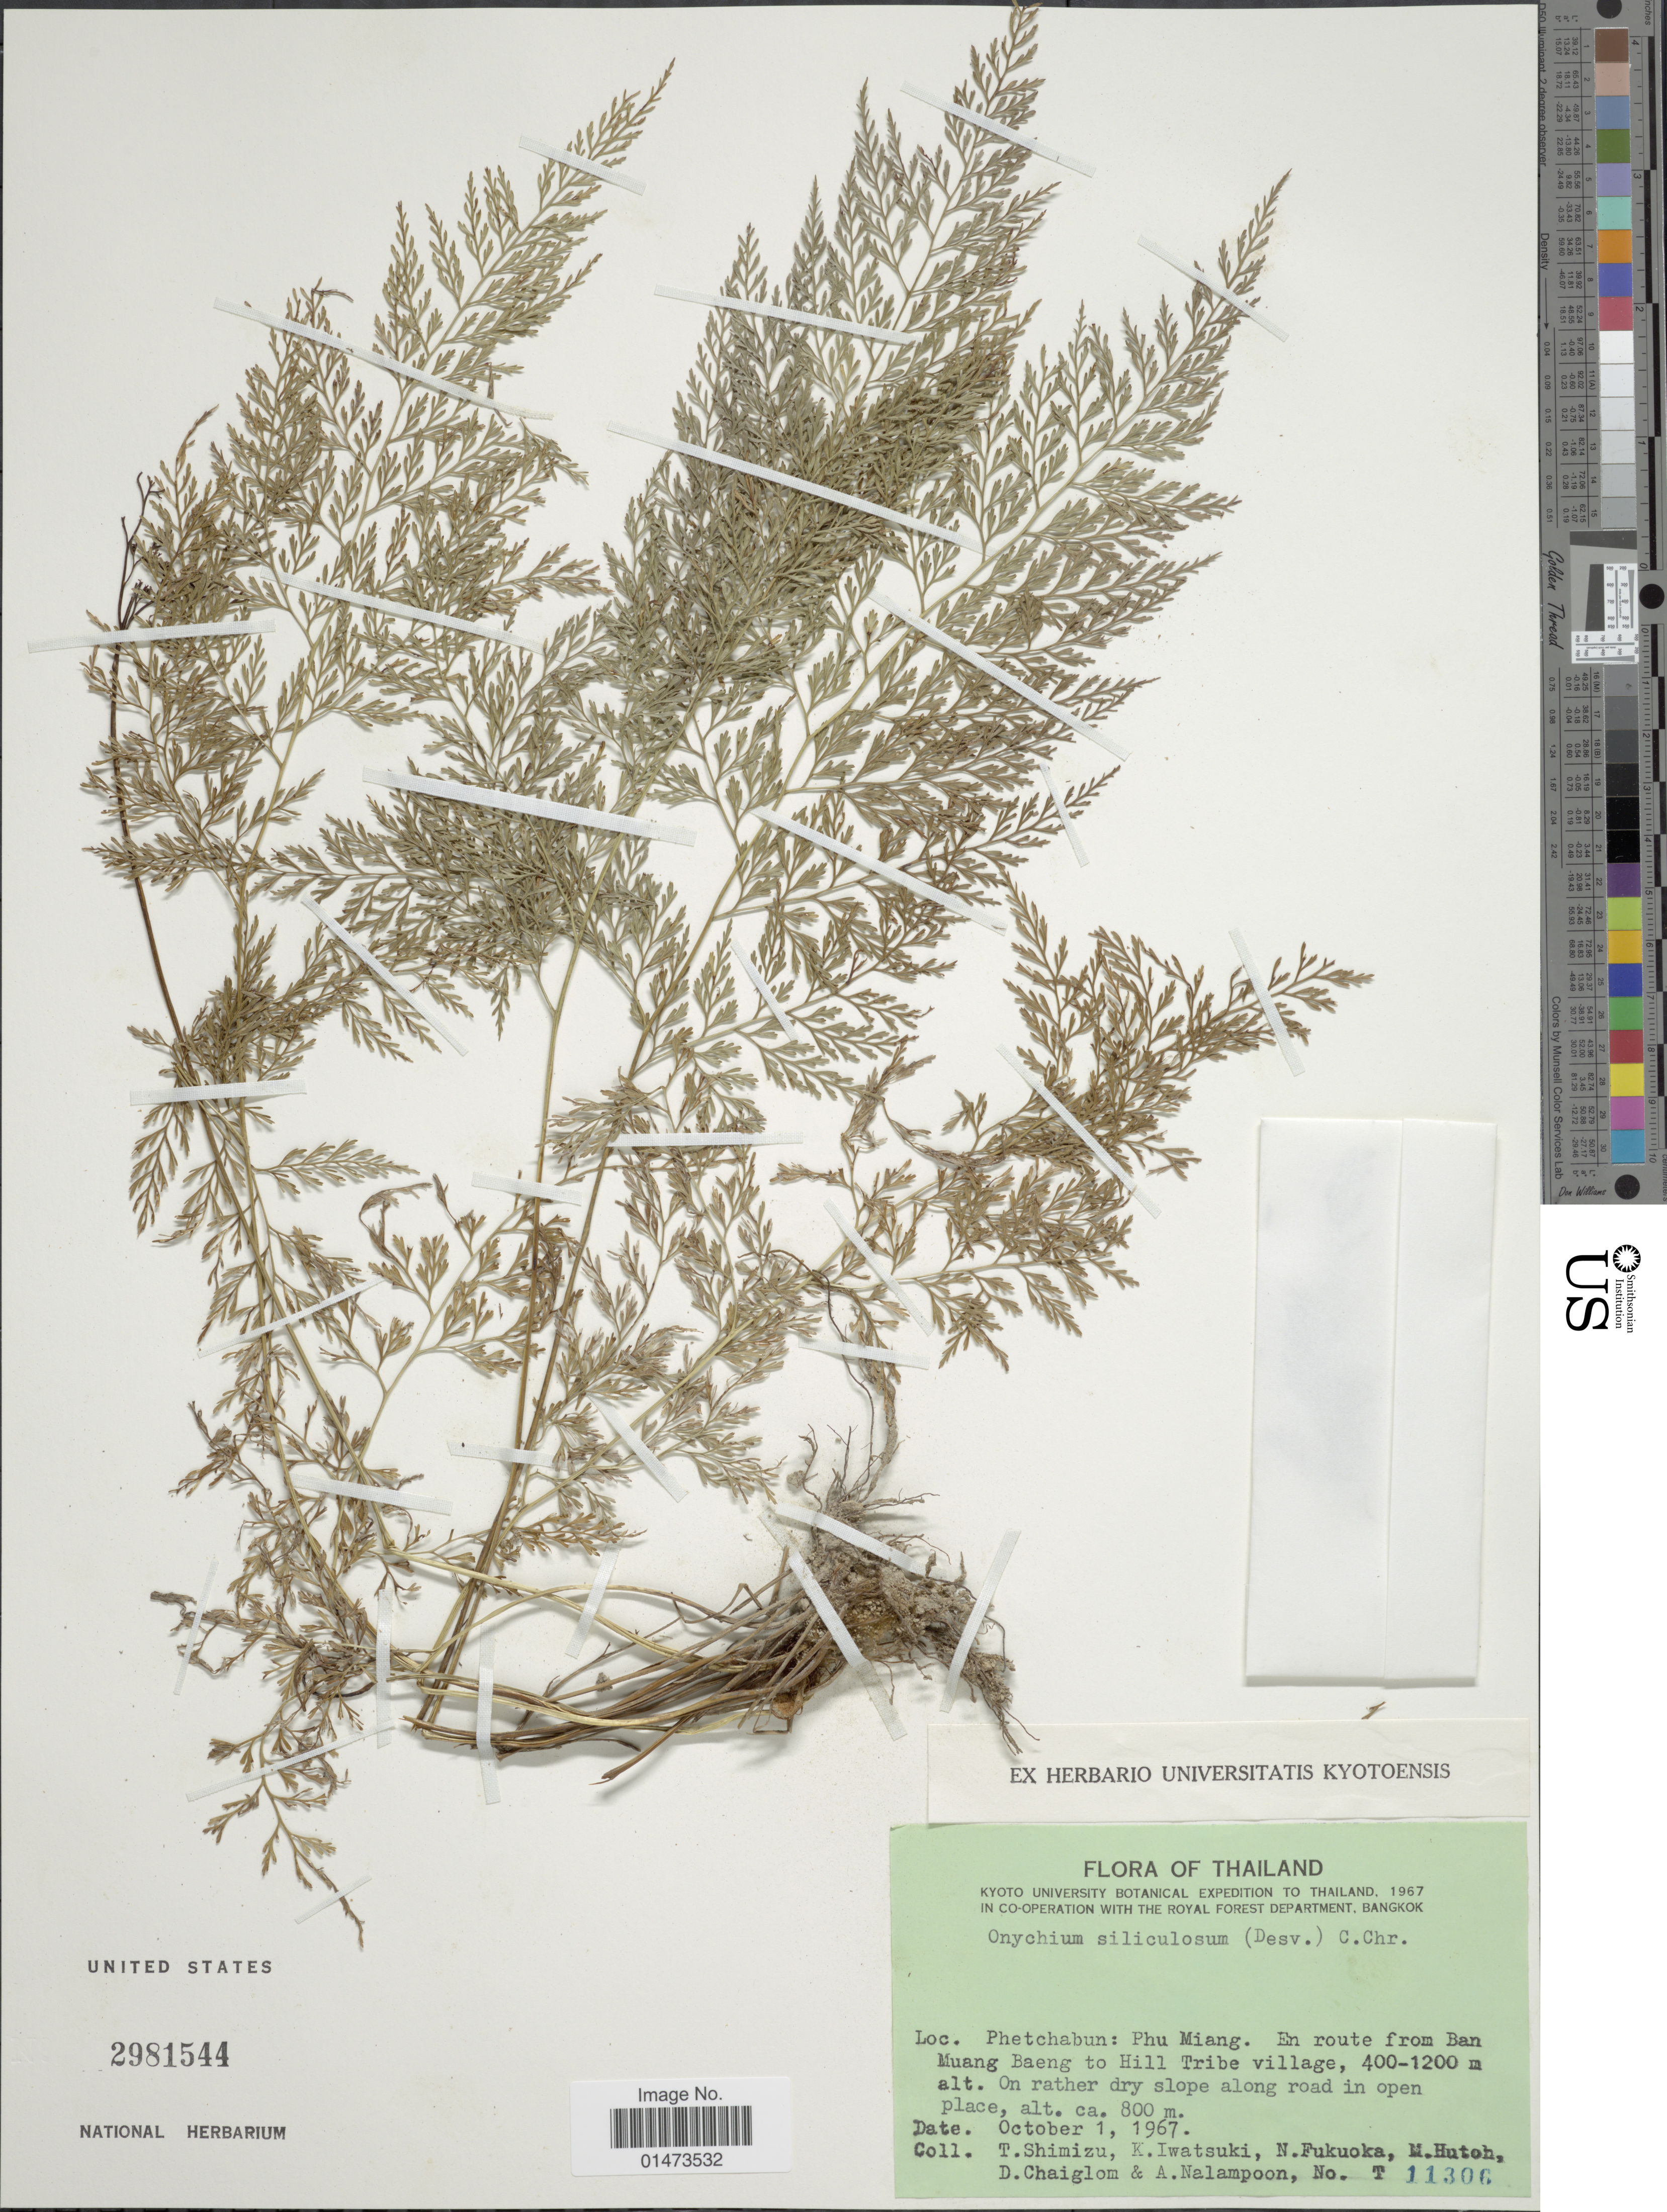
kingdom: Plantae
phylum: Tracheophyta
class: Polypodiopsida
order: Polypodiales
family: Pteridaceae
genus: Onychium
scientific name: Onychium siliculosum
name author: (Desv.) C. Chr.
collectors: T. Shimizu, K. Iwatsuki, N. Fukuoka, M. Hutoh & et al.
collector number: T 11306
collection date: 1967-10-01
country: Thailand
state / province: Phetchabun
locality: Phu Miang. En route from Ban Muang Baeng to Hill Tribe village.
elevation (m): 800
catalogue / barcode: US 2981544